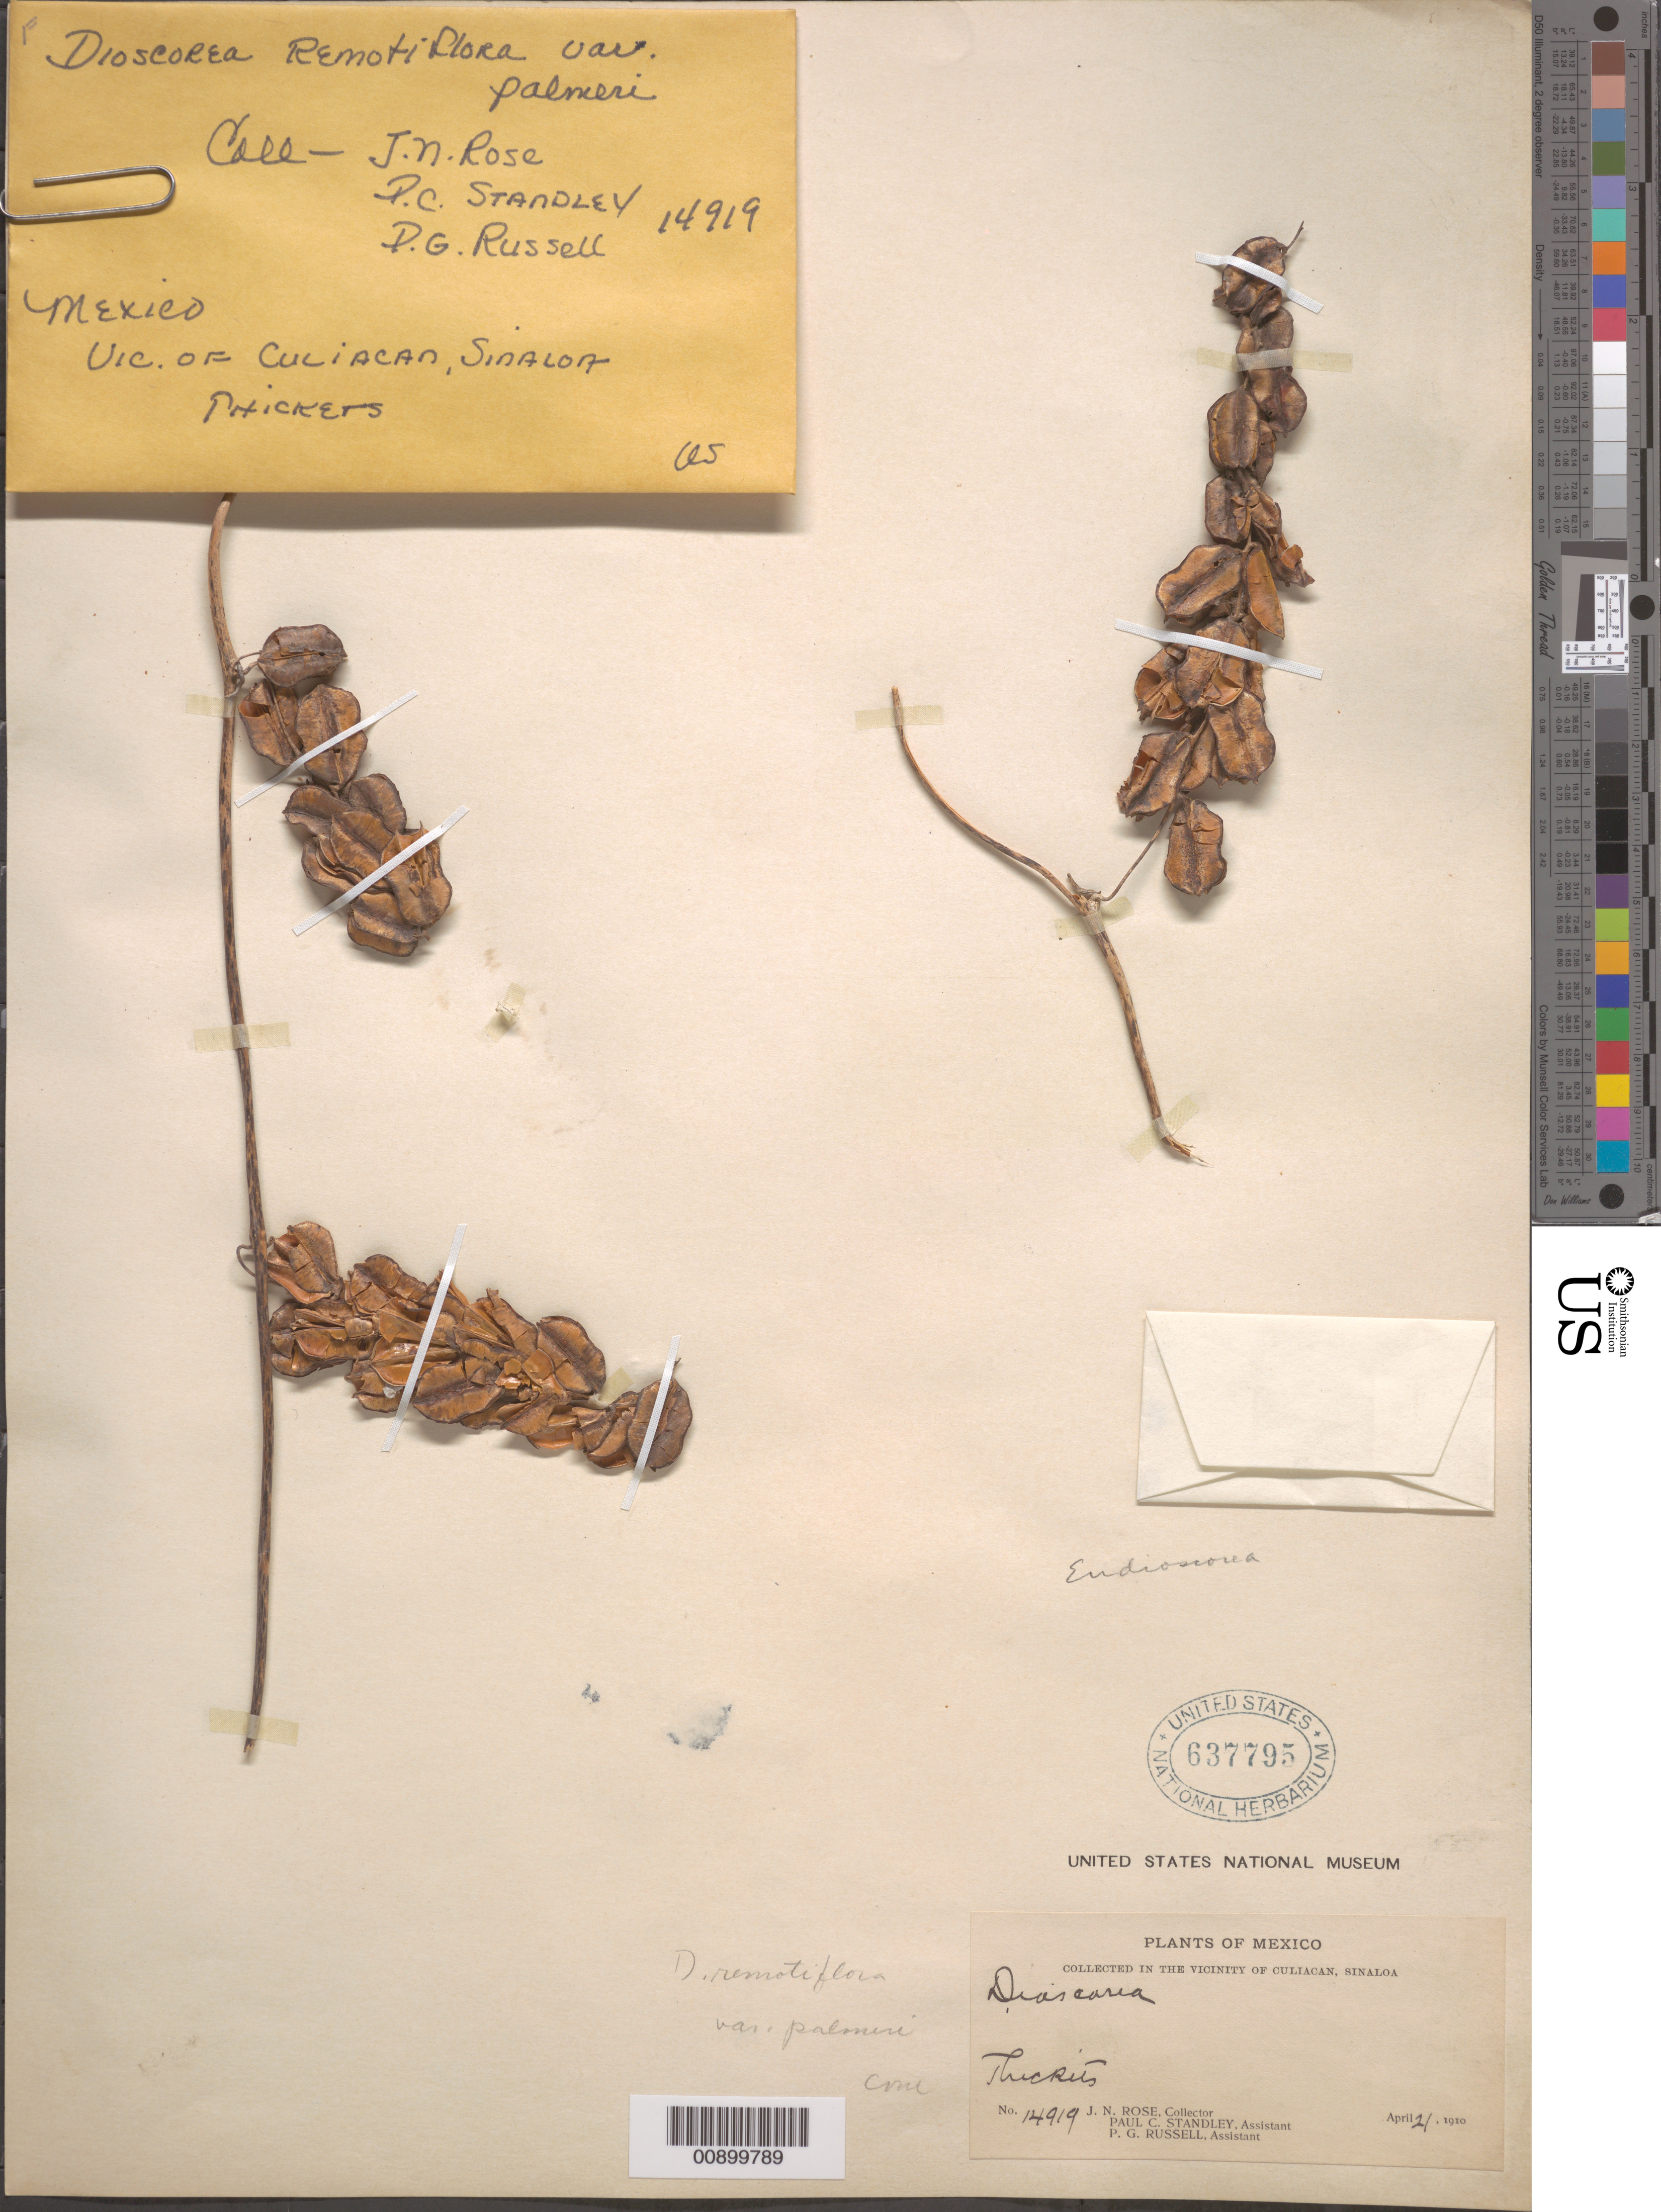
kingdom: Plantae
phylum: Tracheophyta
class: Liliopsida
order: Dioscoreales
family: Dioscoreaceae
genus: Dioscorea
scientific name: Dioscorea remotiflora var. palmeri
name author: Uline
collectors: J. N. Rose, P. C. Standley & P. G. Russell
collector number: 14919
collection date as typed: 21 Apr 1910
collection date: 1910-04-21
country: Mexico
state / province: Sinaloa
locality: In the vicinity of Culiacan, Sinaloa.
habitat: Thickets.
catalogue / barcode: US 637795